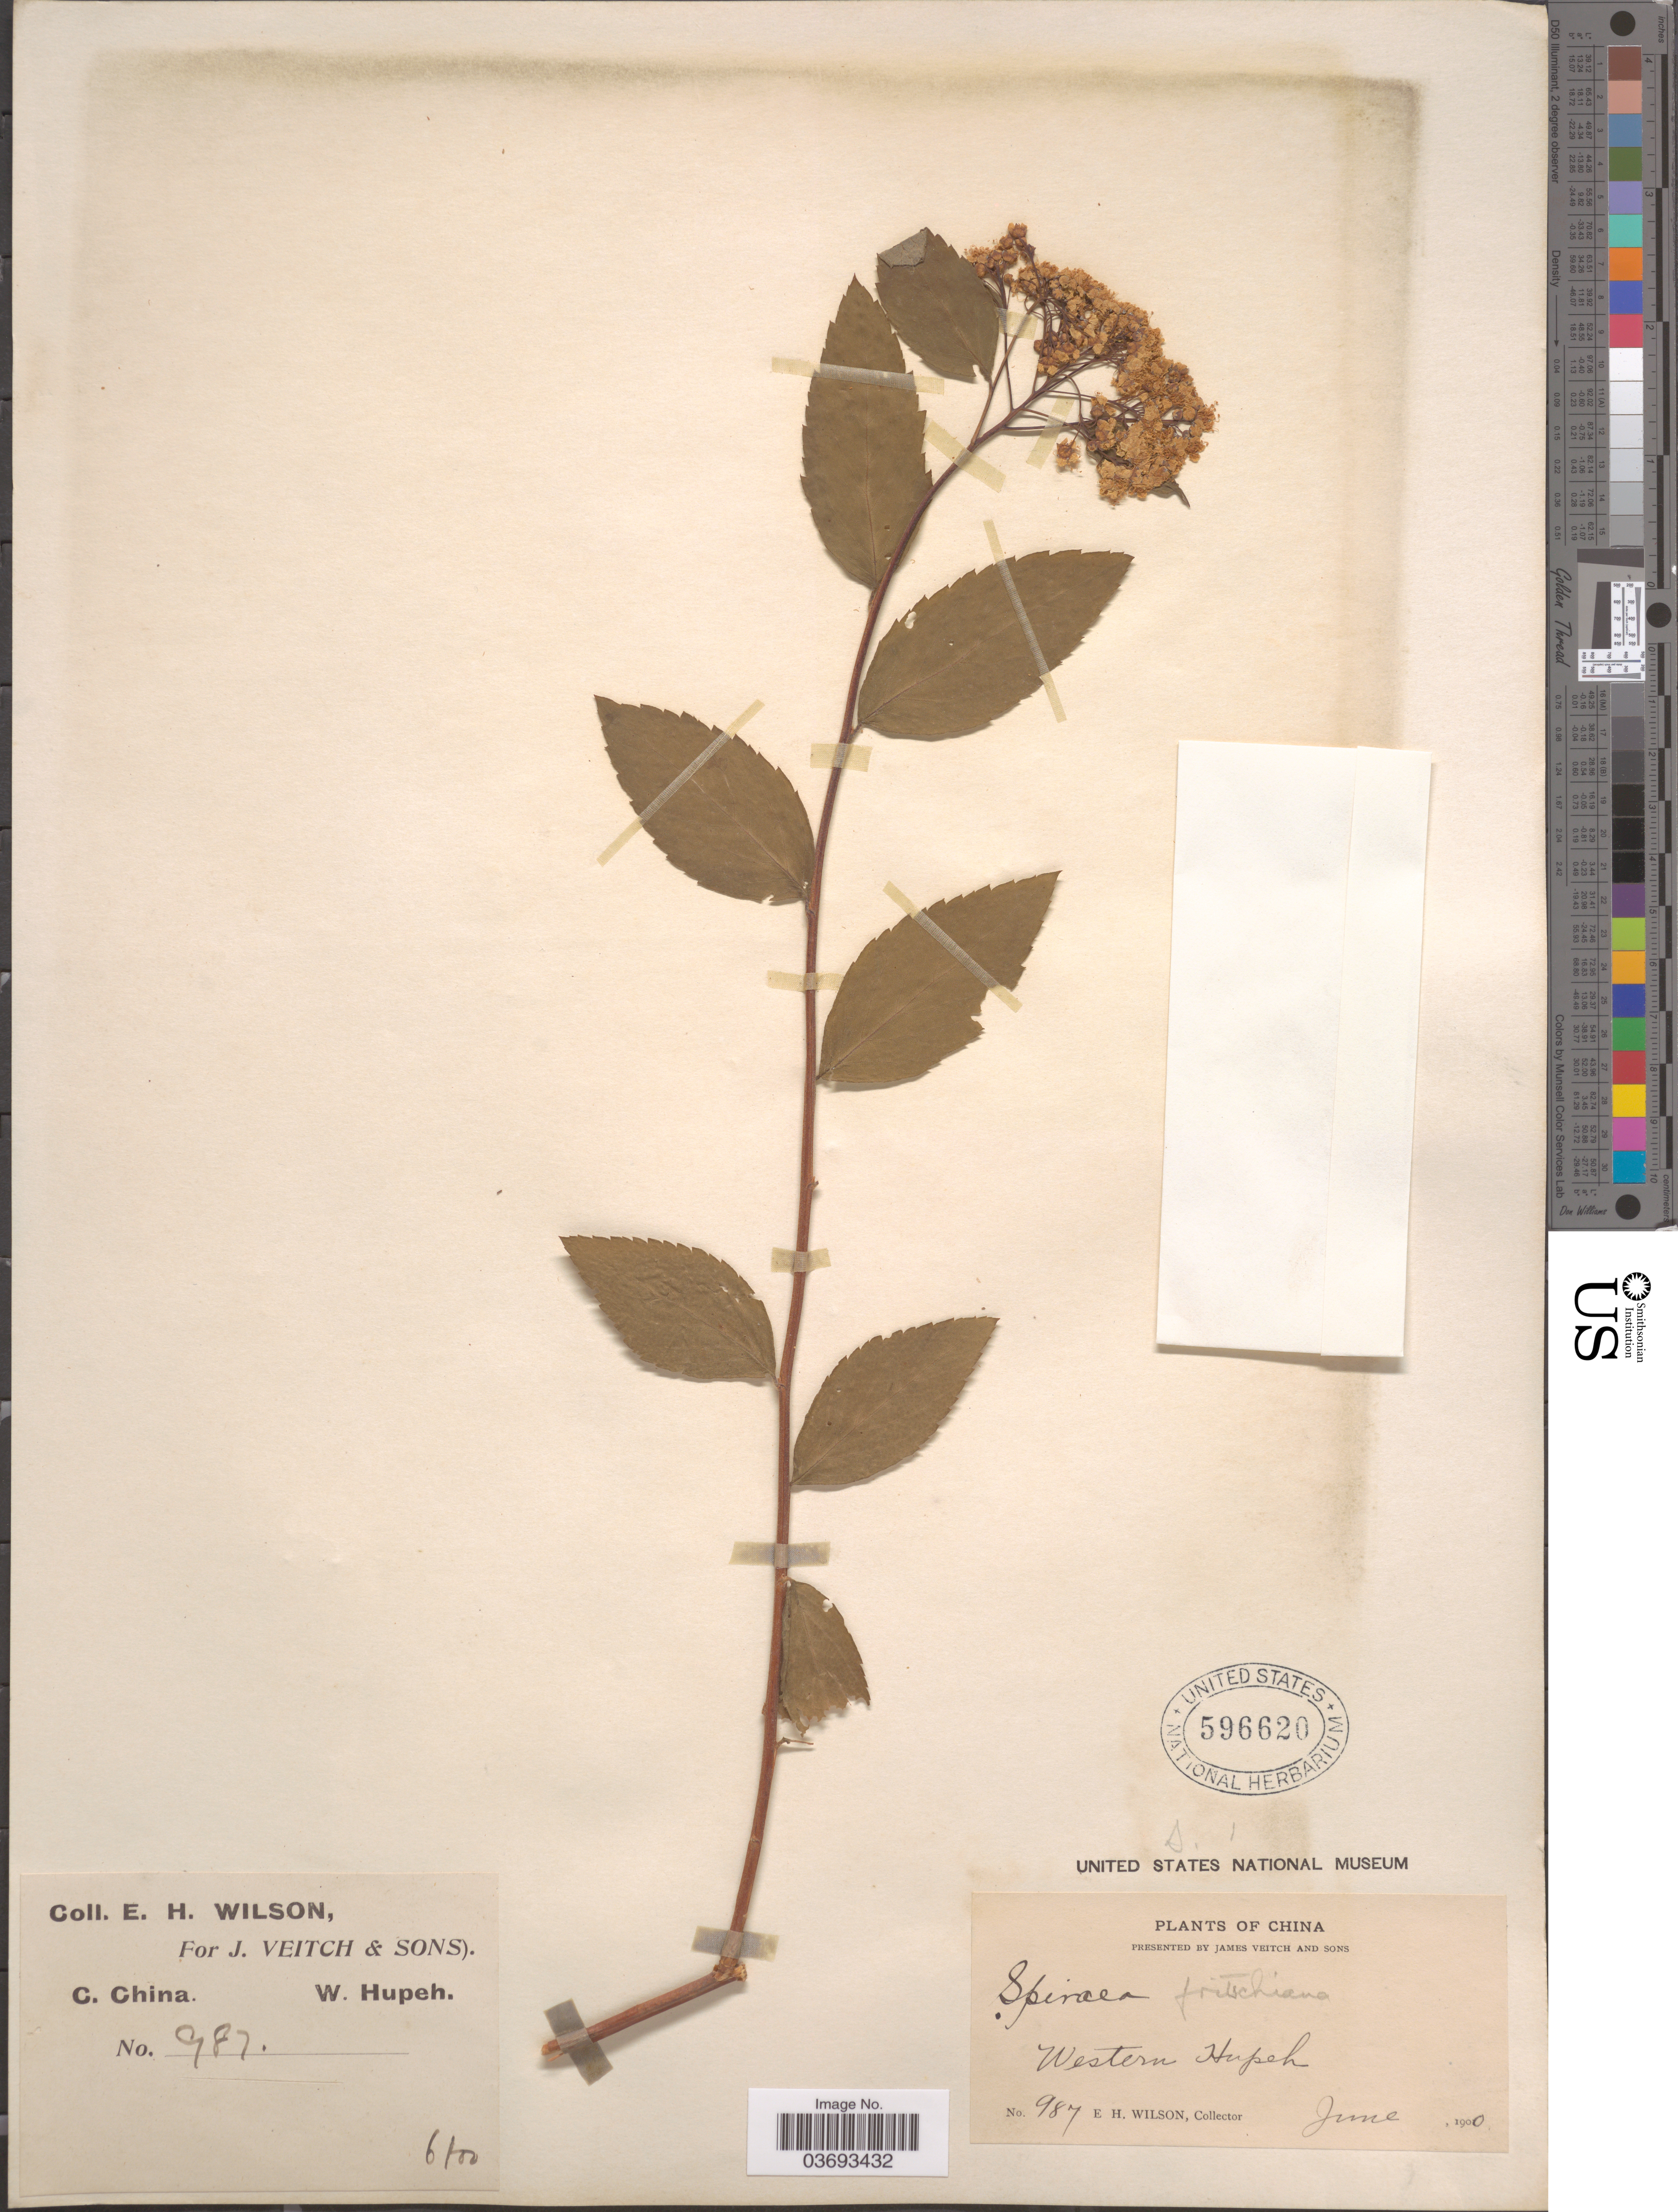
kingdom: Plantae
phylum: Tracheophyta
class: Magnoliopsida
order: Rosales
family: Rosaceae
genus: Spiraea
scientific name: Spiraea fritschiana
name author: C.K. Schneid.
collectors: E. Wilson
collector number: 987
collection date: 1900-06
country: China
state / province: Hubei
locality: C. China. Western Hupeh.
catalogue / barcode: US 596620